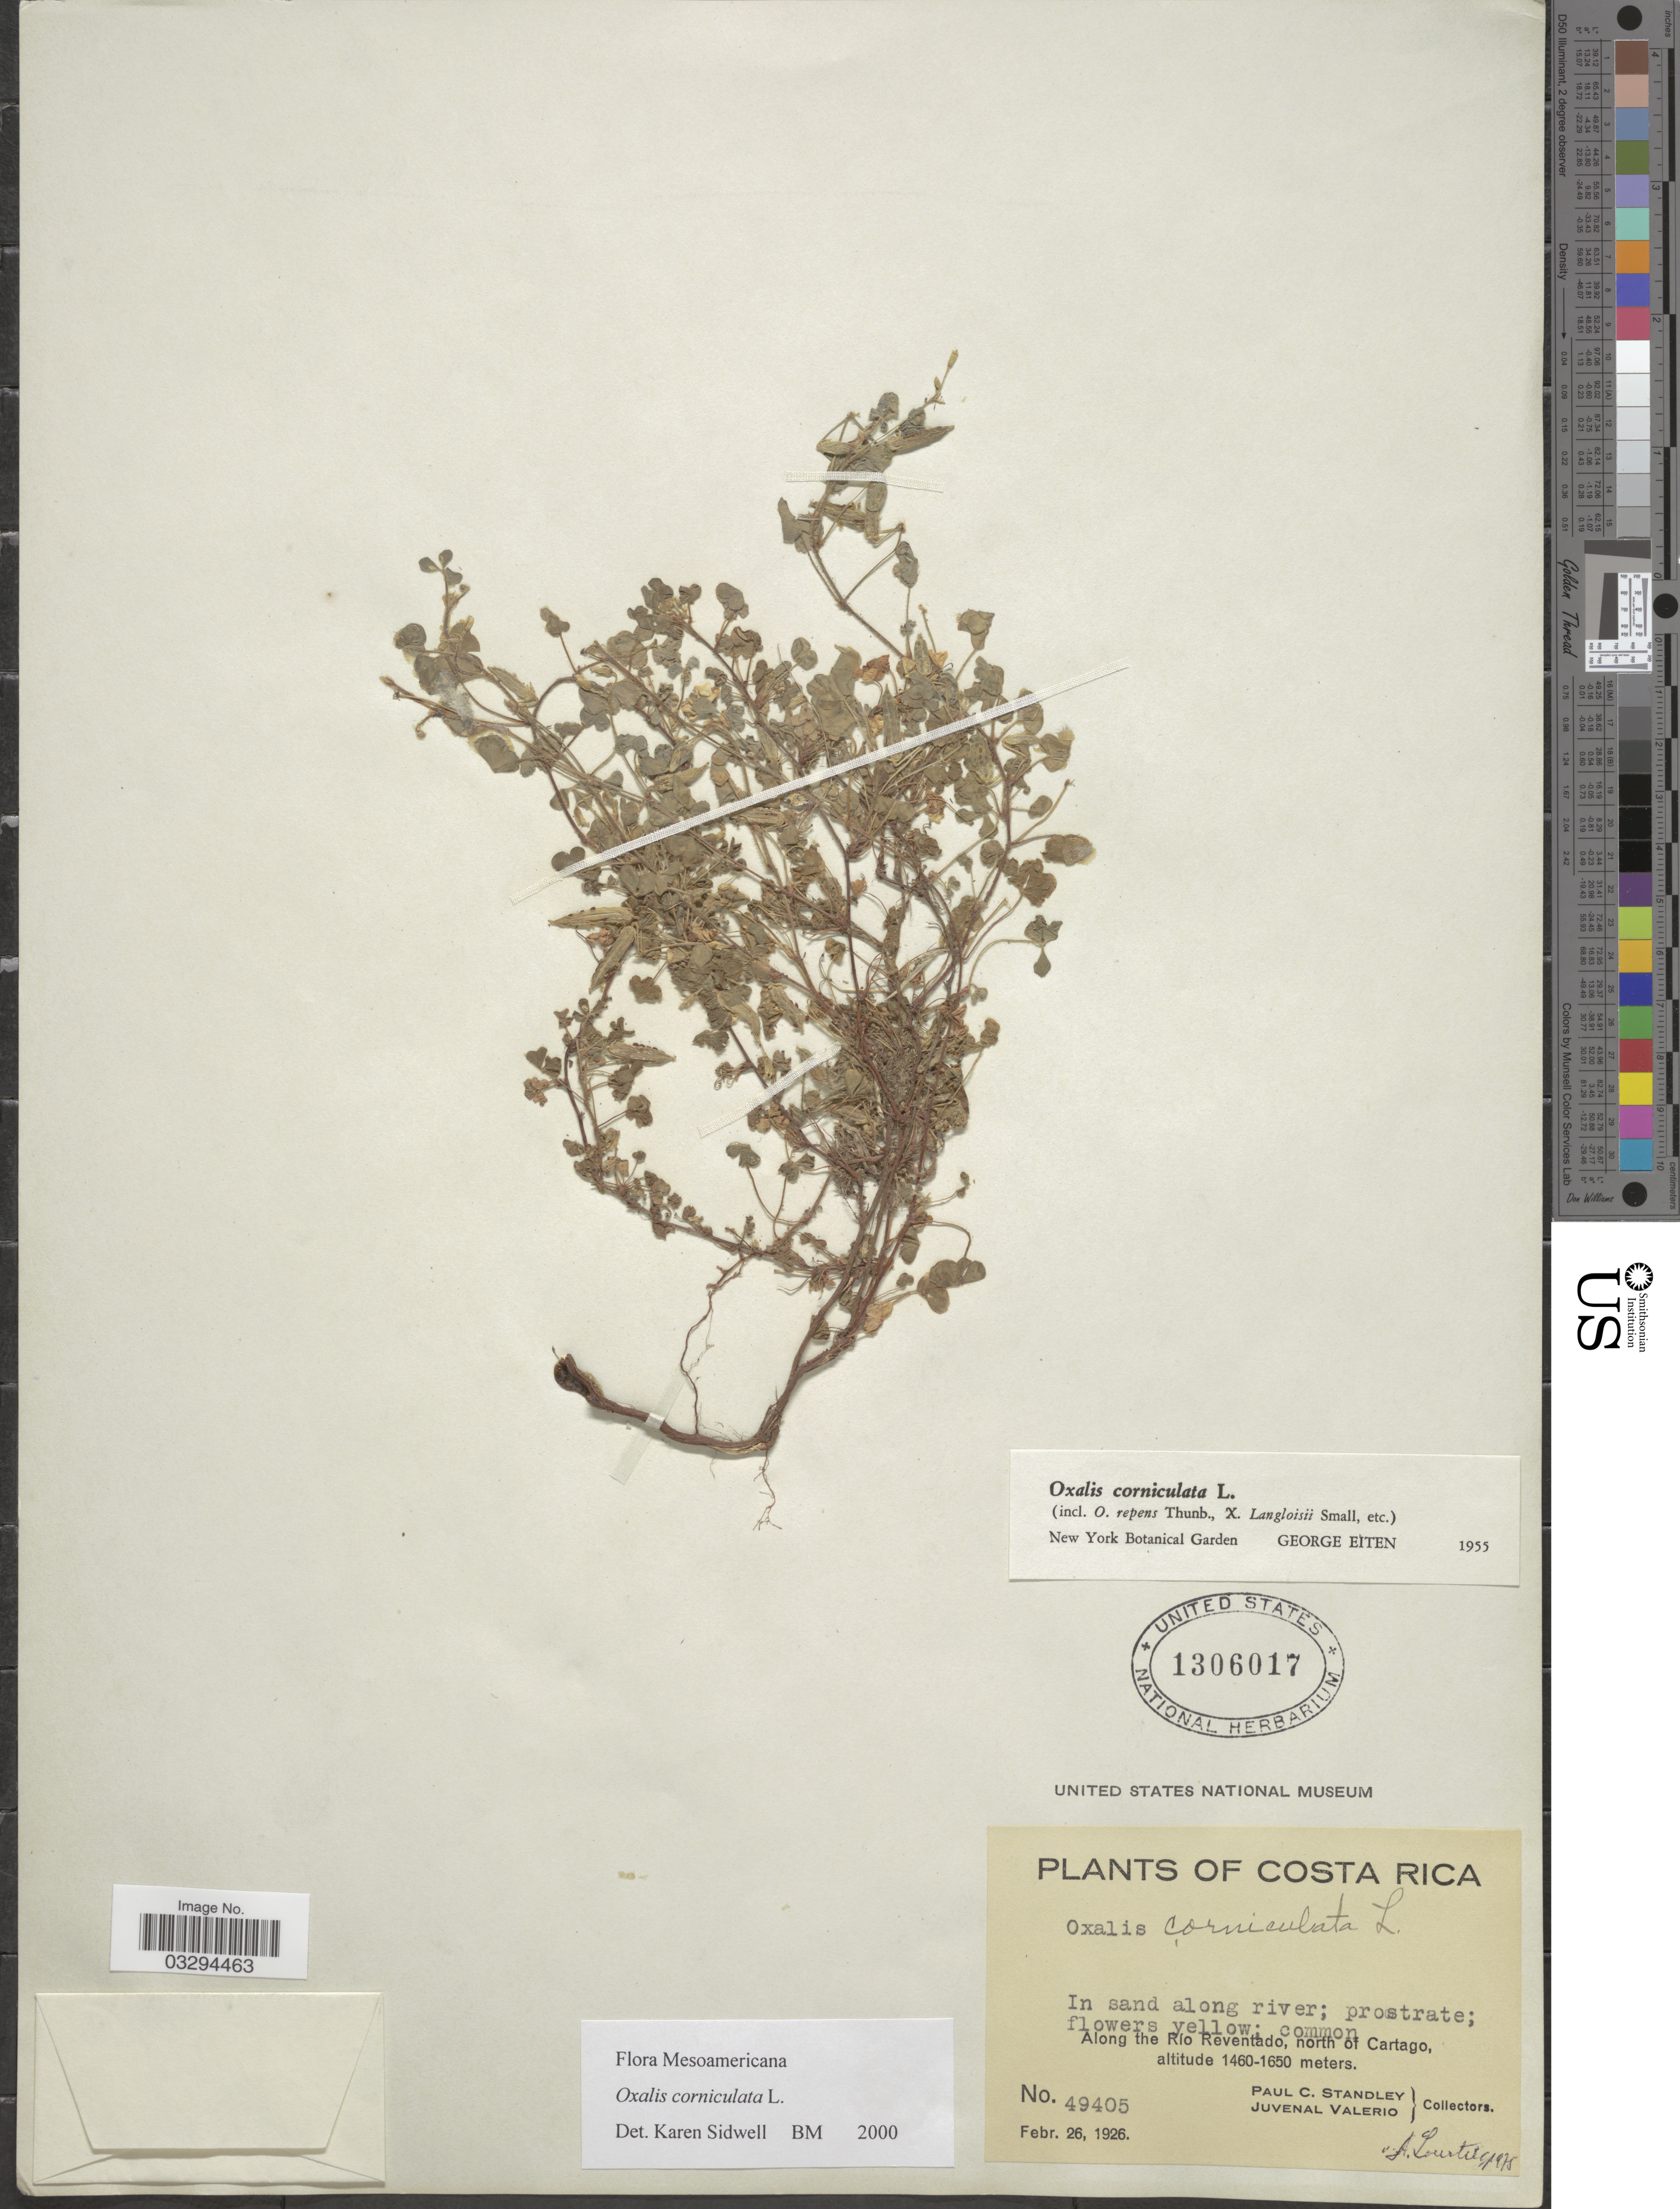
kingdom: Plantae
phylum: Tracheophyta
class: Magnoliopsida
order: Oxalidales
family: Oxalidaceae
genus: Oxalis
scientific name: Oxalis corniculata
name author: L.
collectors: P. C. Standley & J. Valerio R.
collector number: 49405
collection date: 1926-02-26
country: Costa Rica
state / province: Cartago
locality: Along the Río Reventado, north of Cartago.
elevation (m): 1460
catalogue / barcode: US 1306017